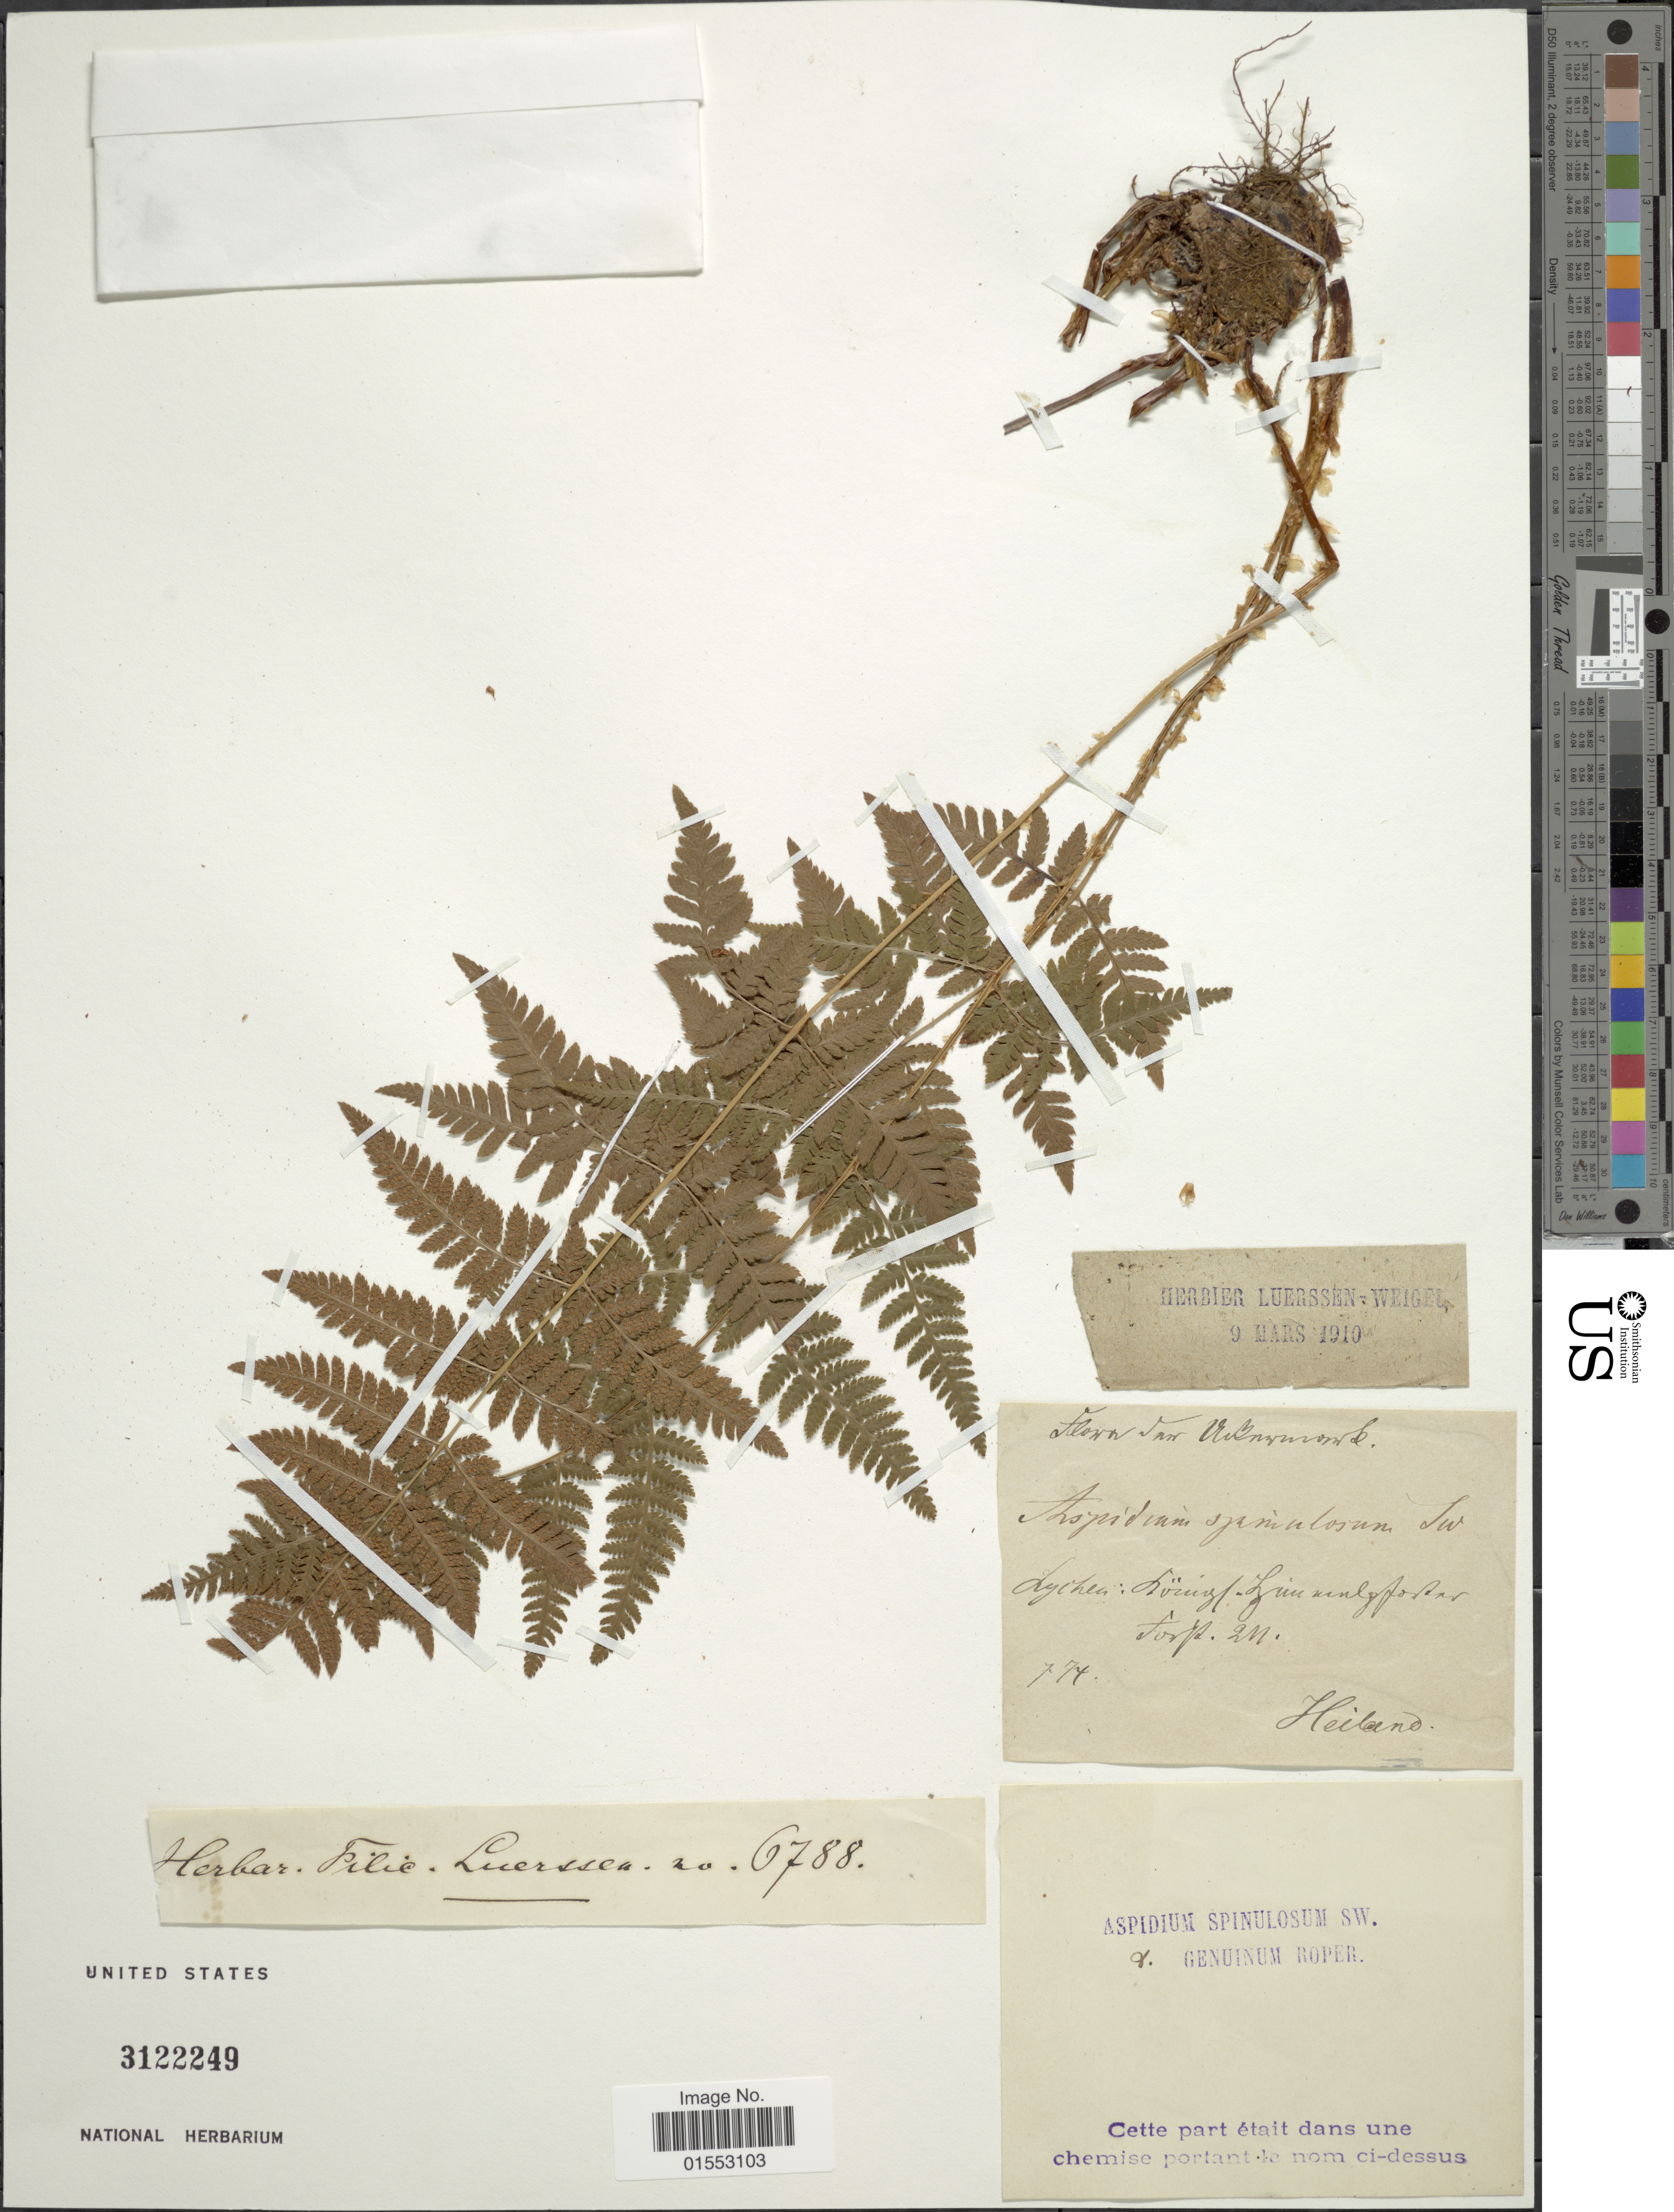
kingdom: Plantae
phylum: Tracheophyta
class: Polypodiopsida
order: Polypodiales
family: Dryopteridaceae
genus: Dryopteris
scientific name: Dryopteris carthusiana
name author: (Villars) H.P. Fuchs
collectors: -. Heiland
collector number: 774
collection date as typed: Transcribed d/m/y: /9/24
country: Germany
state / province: Brandenburg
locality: Lychen: Lorun sjuzenfohler [interpreted]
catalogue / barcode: US 3122249